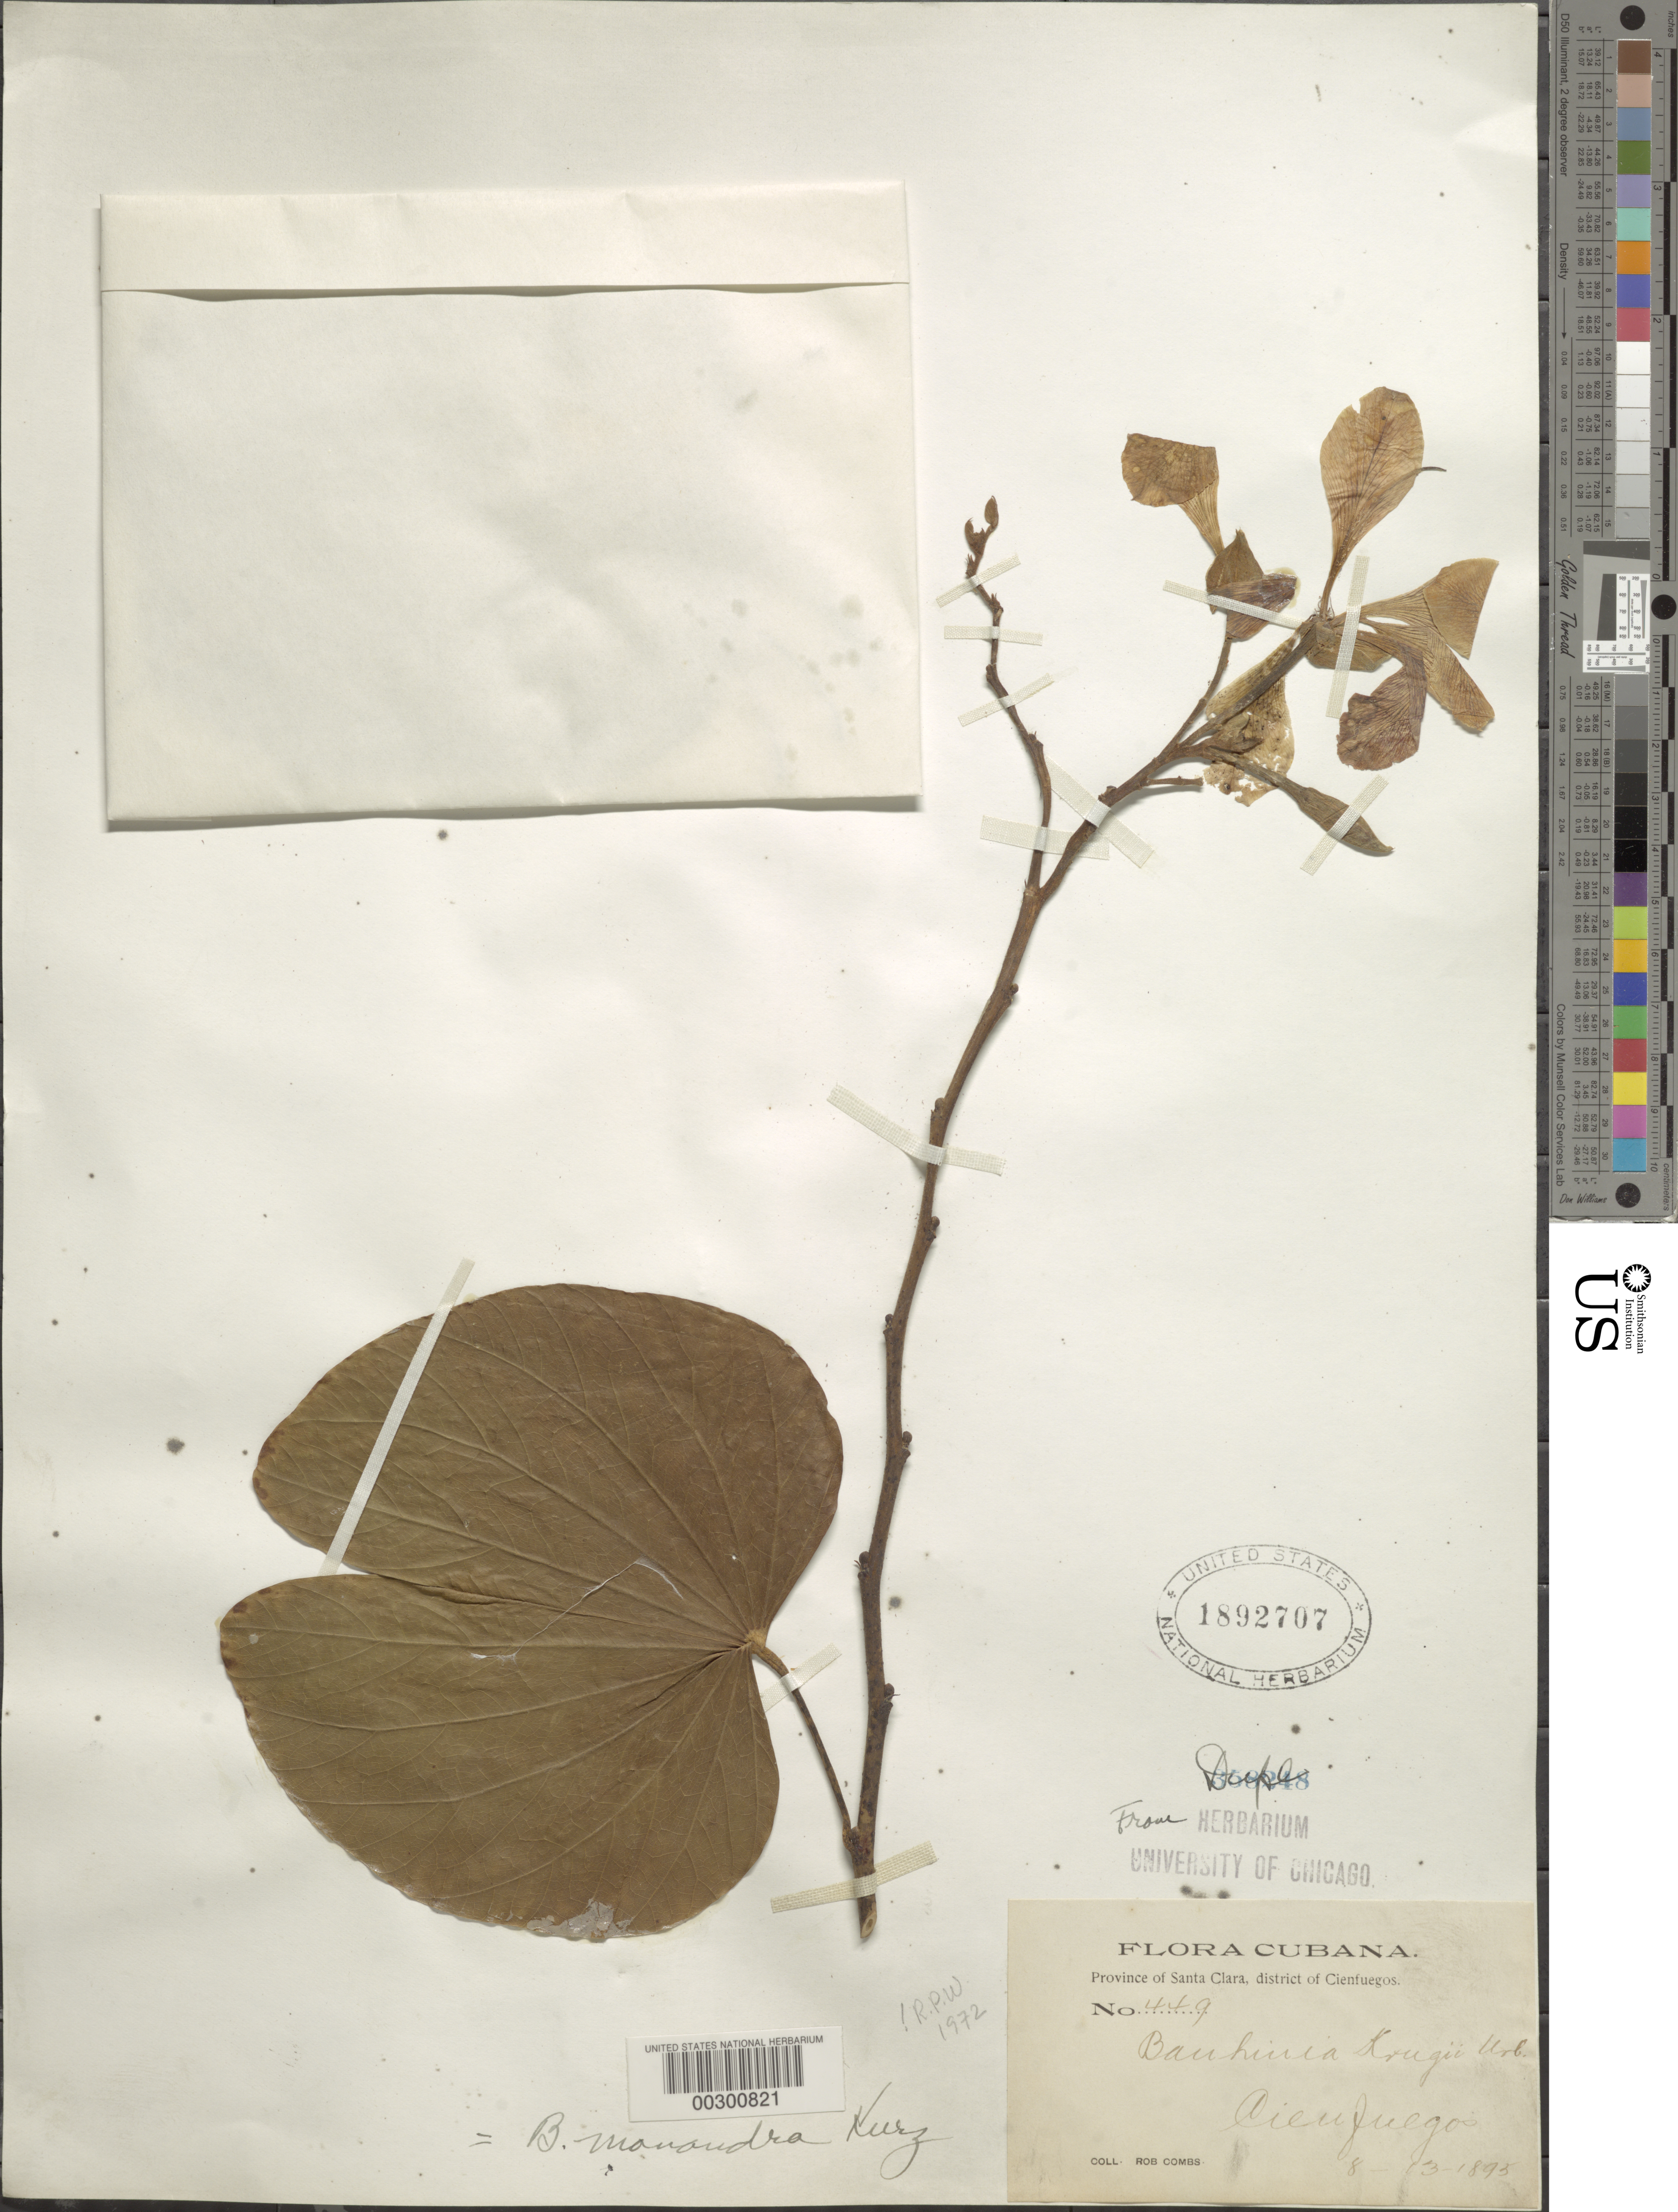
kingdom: Plantae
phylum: Tracheophyta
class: Magnoliopsida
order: Fabales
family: Fabaceae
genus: Bauhinia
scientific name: Bauhinia monandra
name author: Kurz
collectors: R. Combs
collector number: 449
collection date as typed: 13 Aug 1895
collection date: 1895-08-13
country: Cuba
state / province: Las Villas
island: Greater Antilles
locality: Cienfuegos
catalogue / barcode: US 1892707